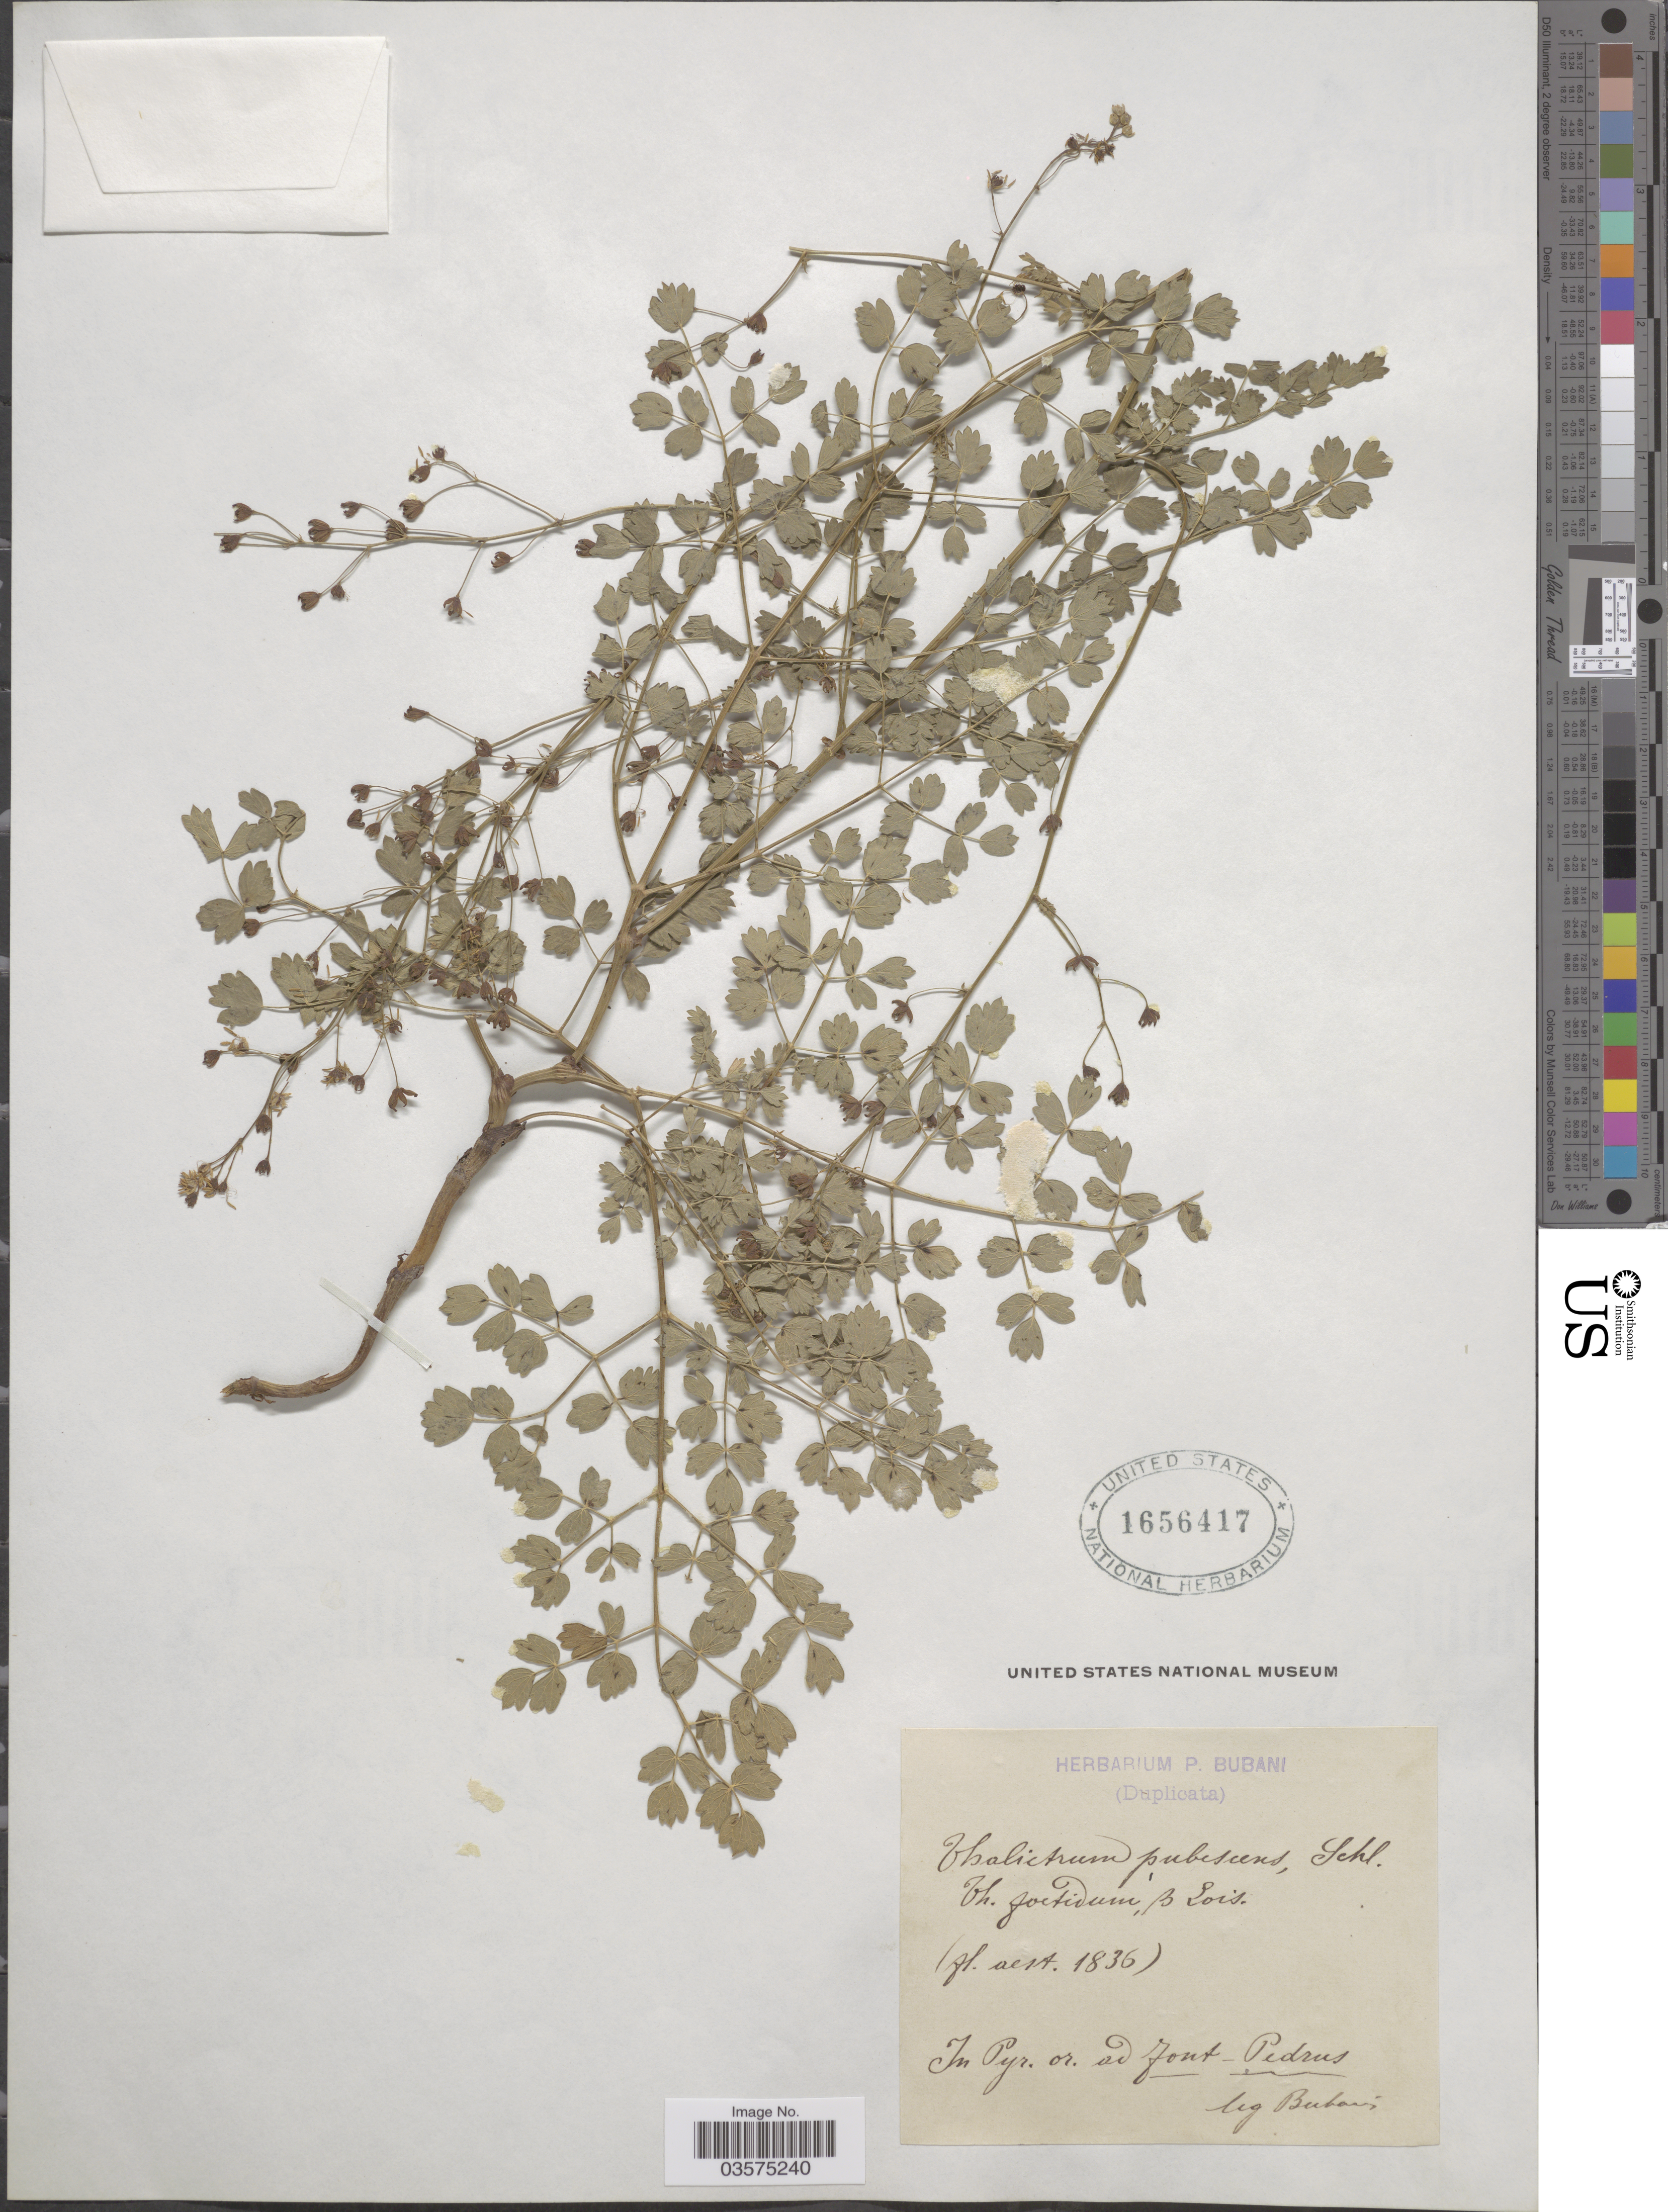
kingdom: Plantae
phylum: Tracheophyta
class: Magnoliopsida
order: Ranunculales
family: Ranunculaceae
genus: Thalictrum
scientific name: Thalictrum pubescens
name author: Pursh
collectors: P. Bubani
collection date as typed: aest 1836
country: France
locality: In Pyr. or ad Font-Pedrus.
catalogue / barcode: US 1656417